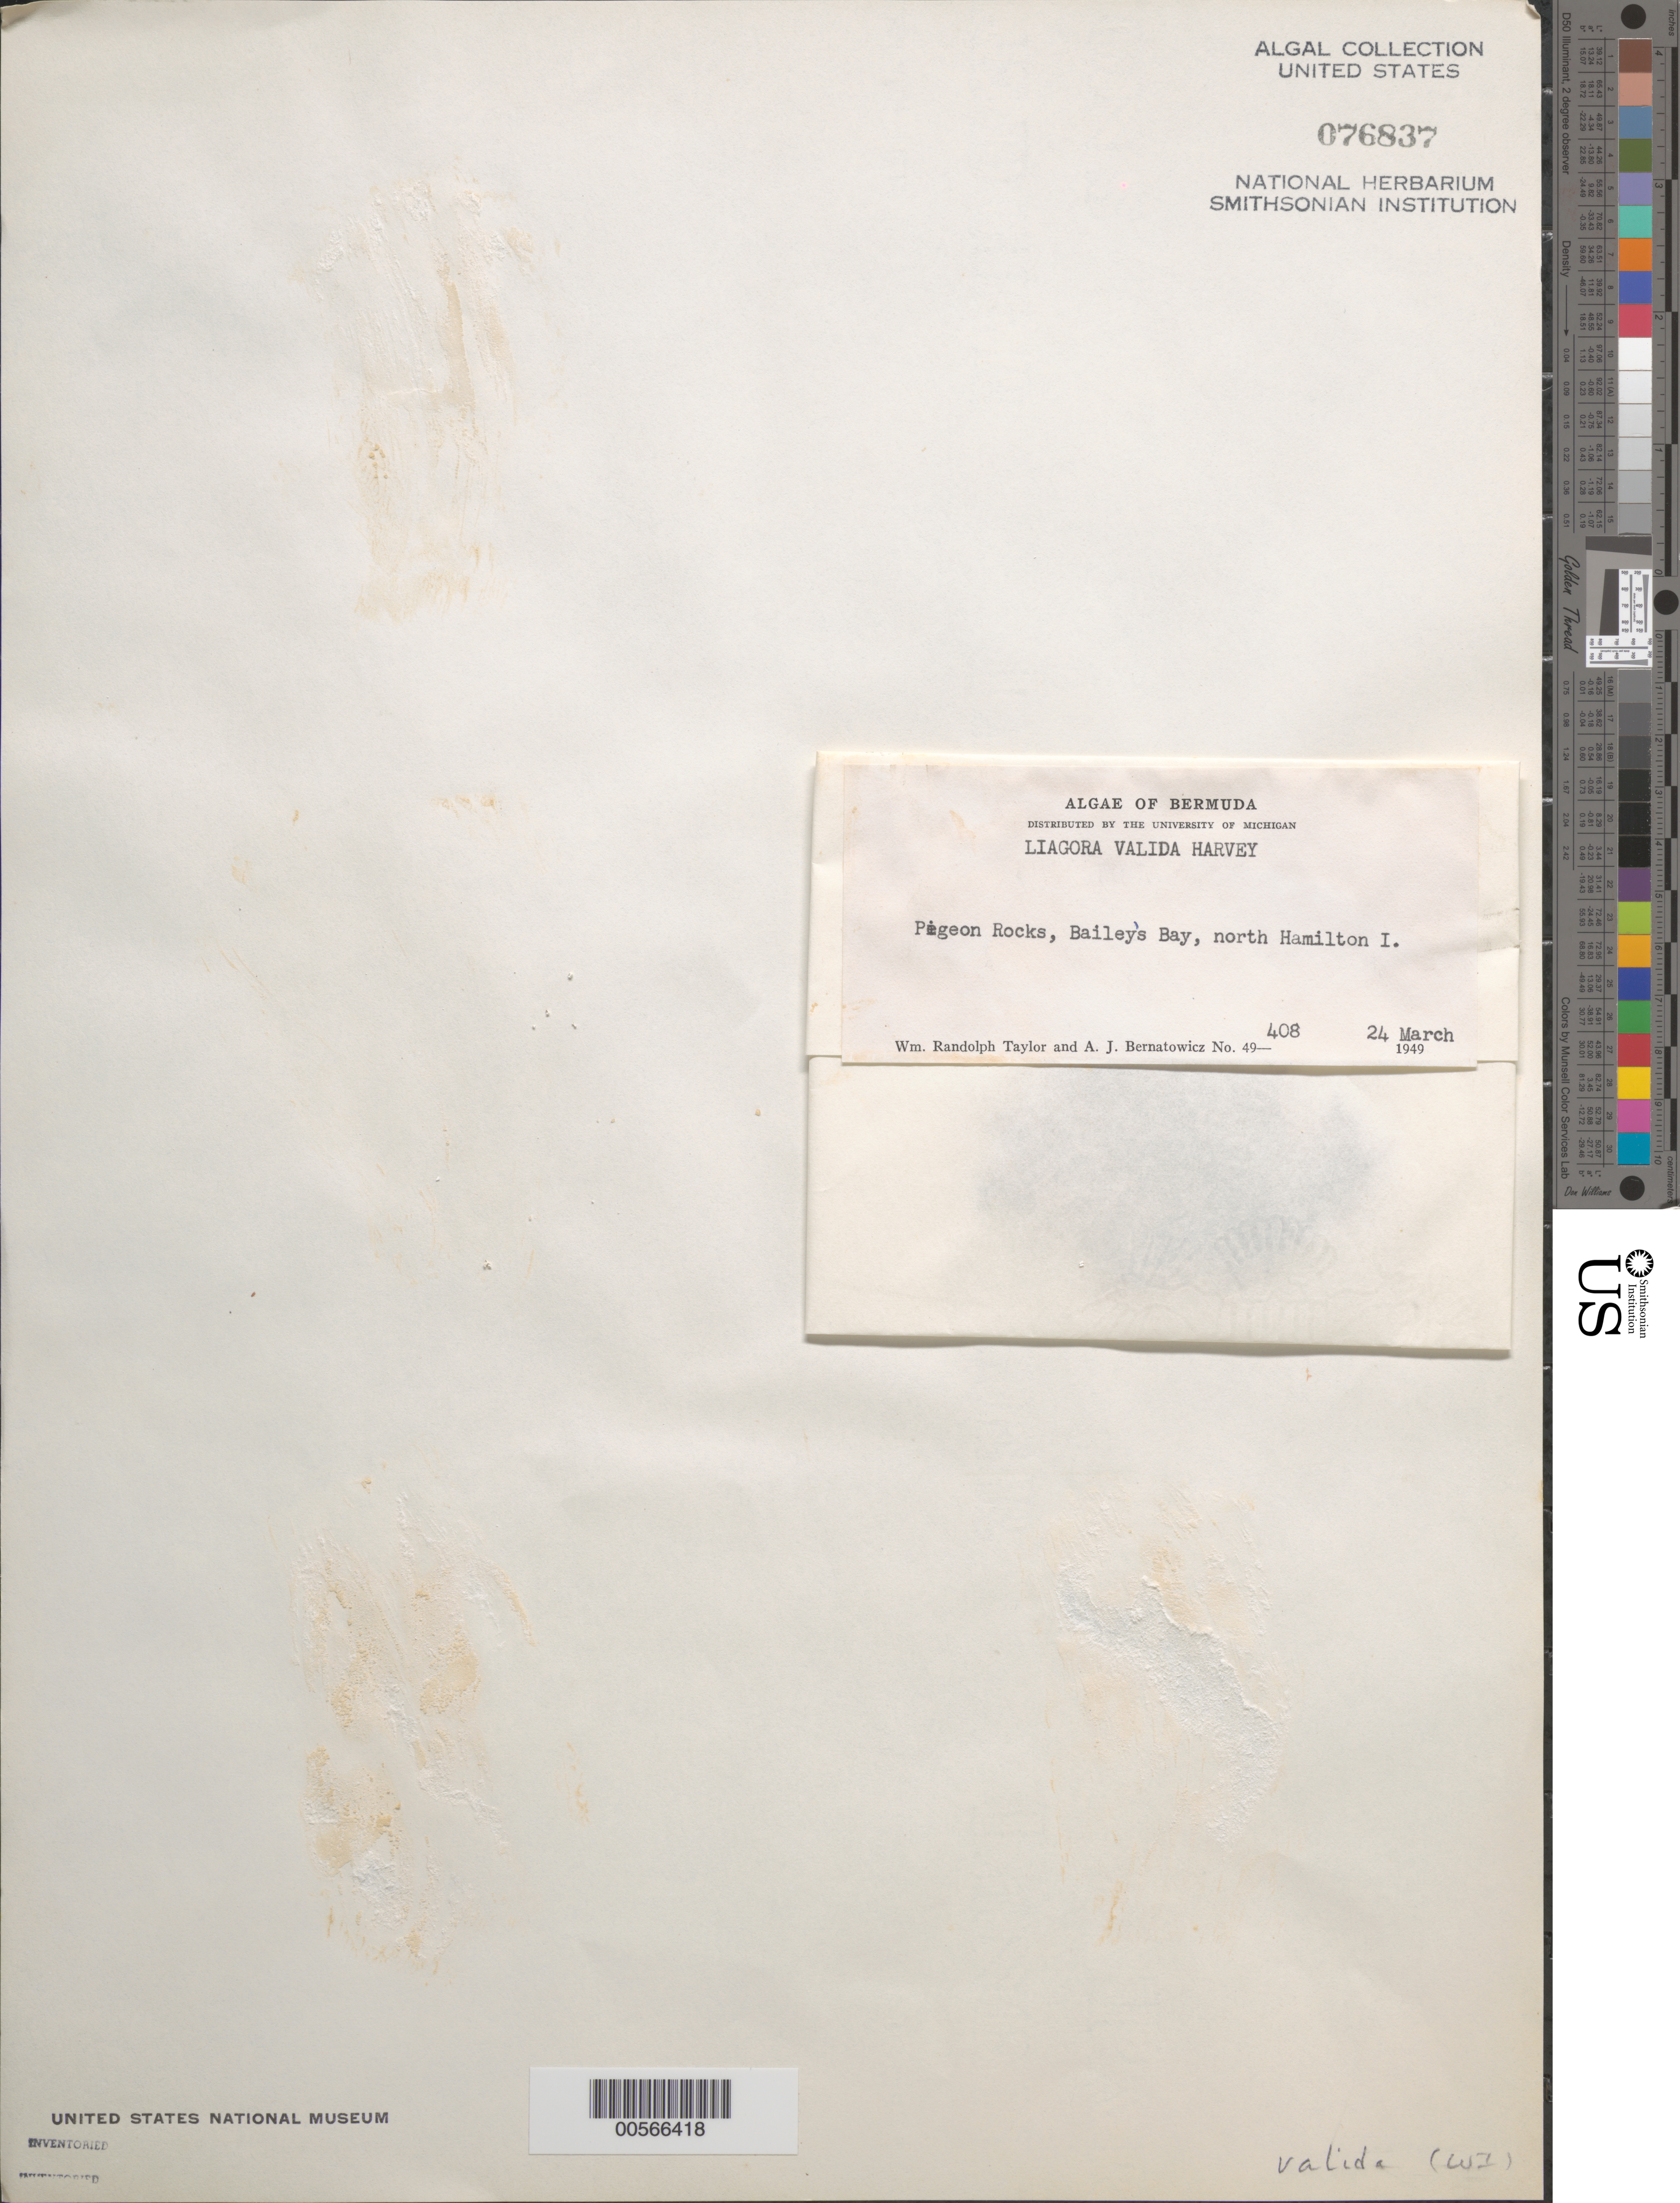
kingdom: Plantae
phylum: Rhodophyta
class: Florideophyceae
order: Nemaliales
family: Liagoraceae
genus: Titanophycus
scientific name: Titanophycus validus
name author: (Harv.) Huisman et al.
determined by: Algae name updating Project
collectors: W. R. Taylor & A. Bernatowicz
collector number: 49-408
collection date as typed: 24 Mar 1949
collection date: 1949-03-24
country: Bermuda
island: Bermuda Island (Hamilton Island)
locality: Pigeon Rocks, Bailey's Bay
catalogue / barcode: US 76837